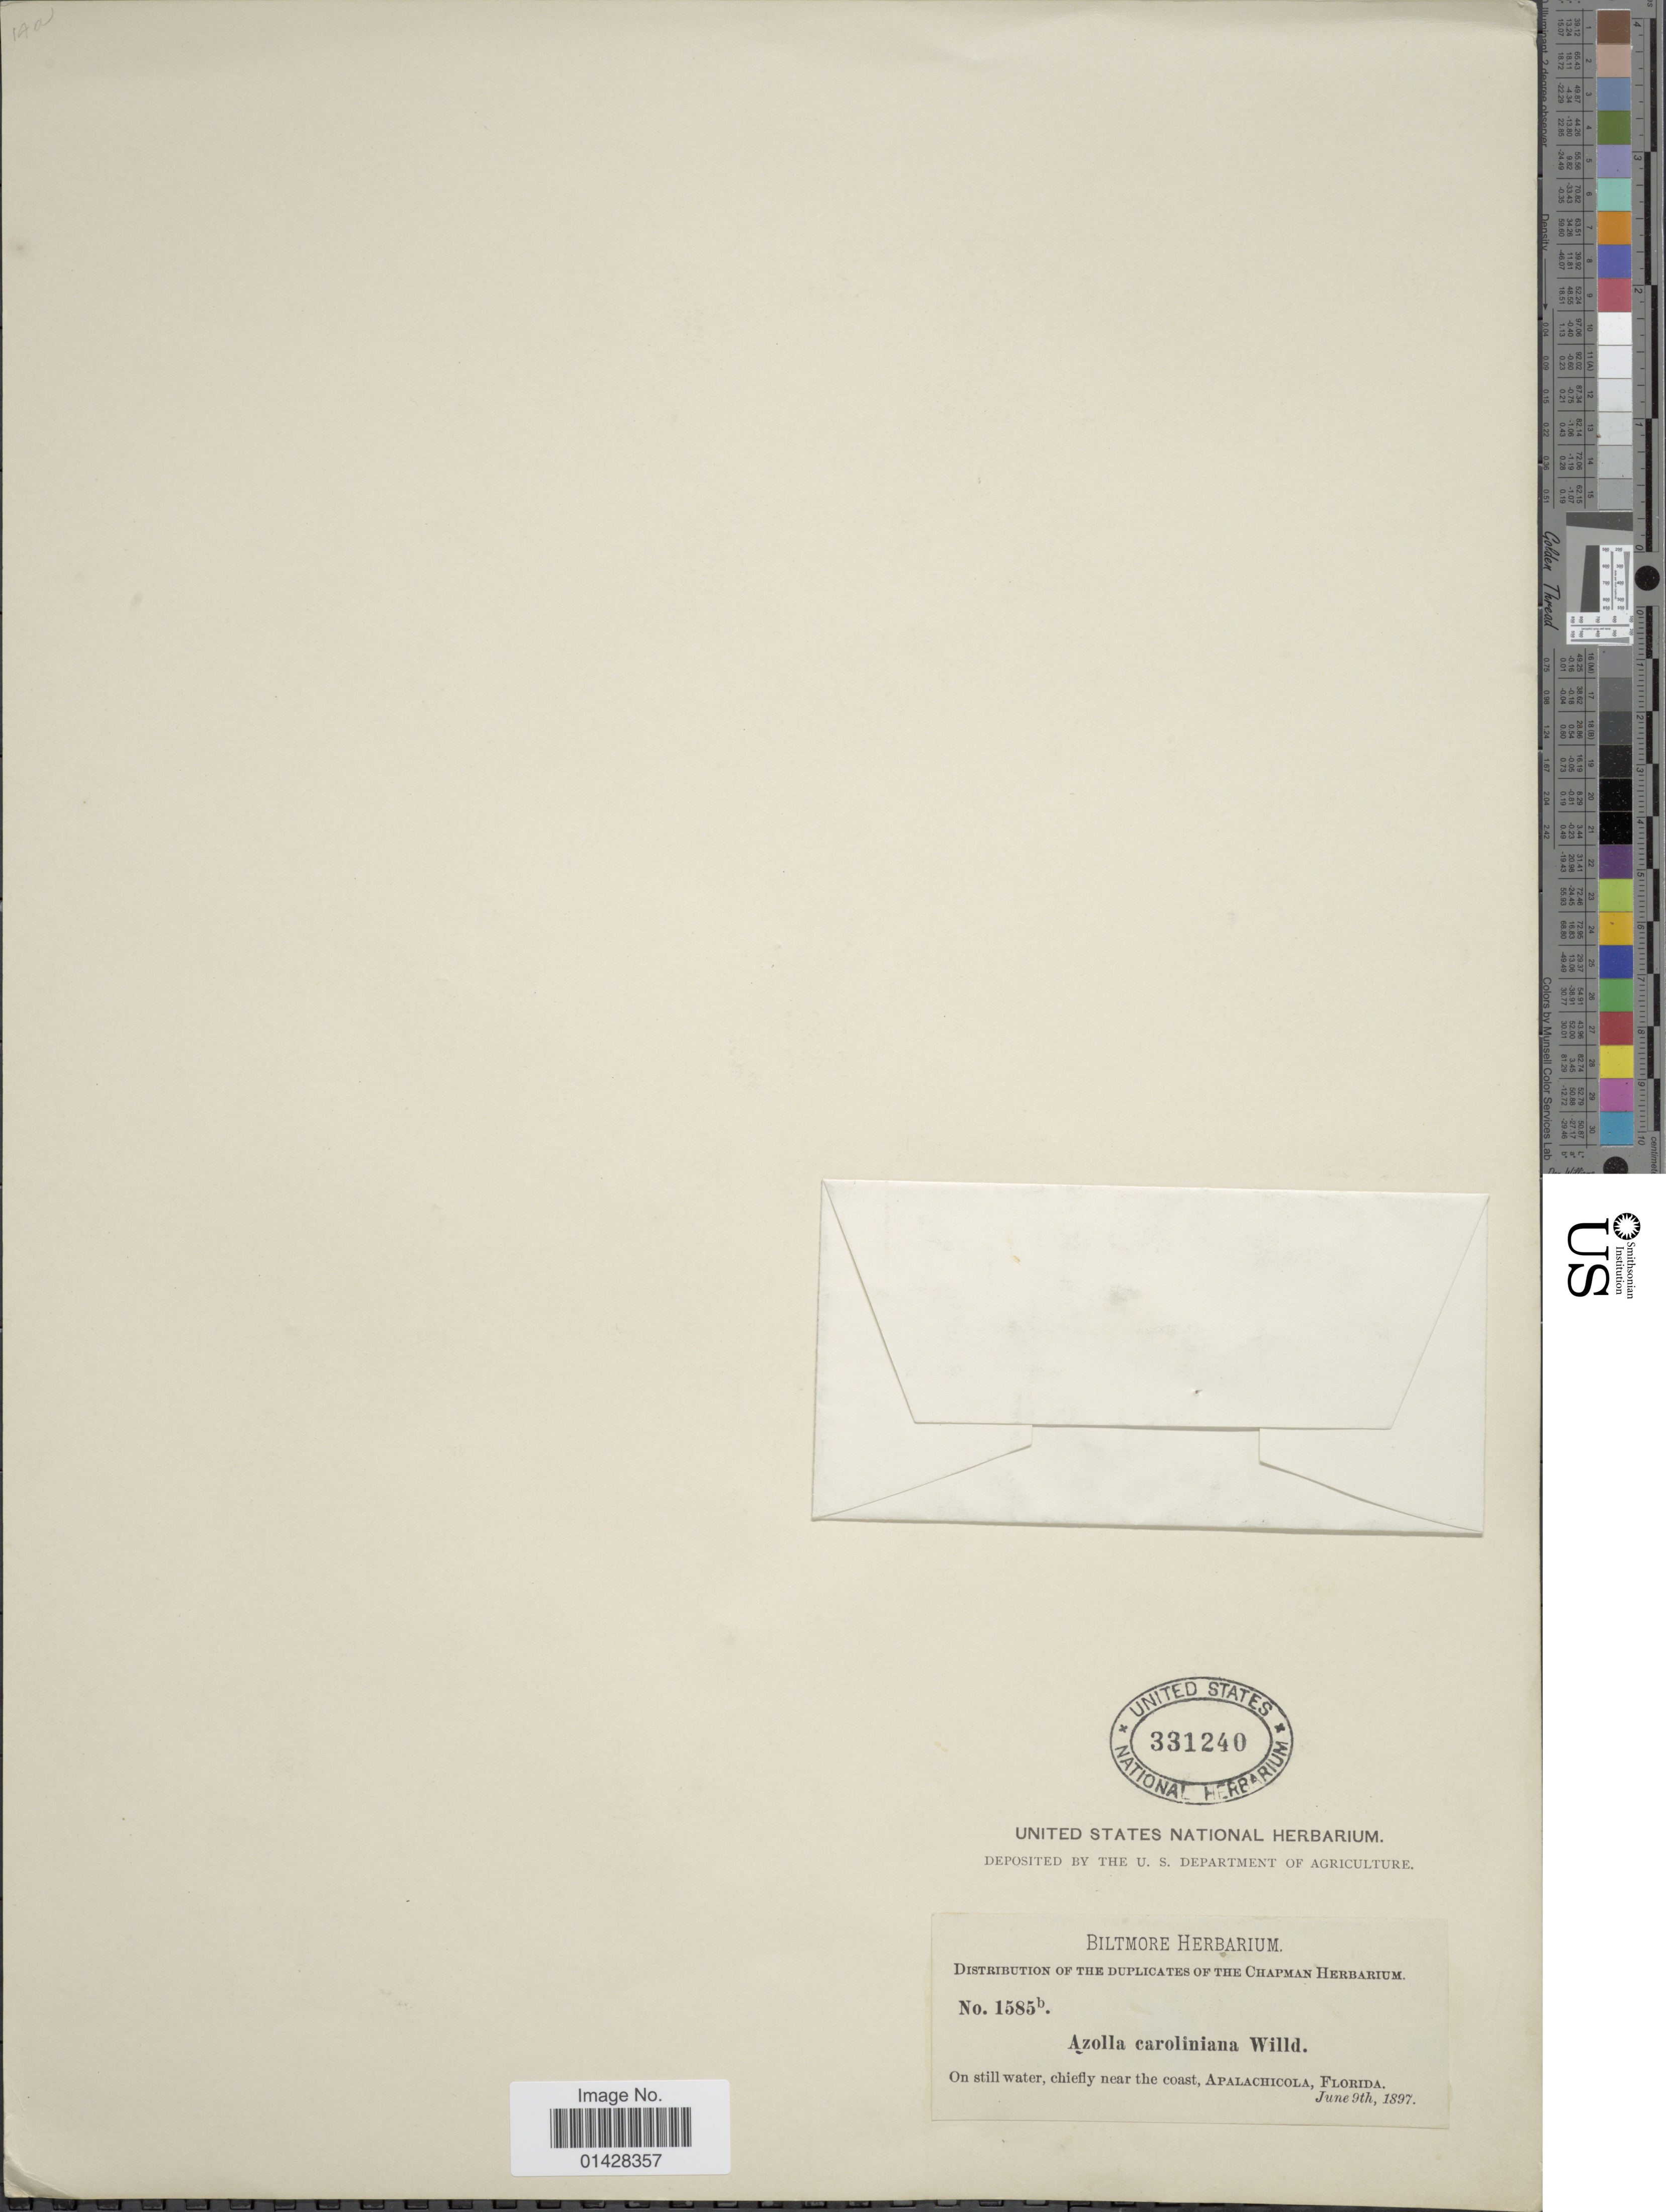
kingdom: Plantae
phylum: Tracheophyta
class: Polypodiopsida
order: Salviniales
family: Salviniaceae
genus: Azolla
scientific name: Azolla caroliniana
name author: Willd.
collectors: ex herb. Biltmore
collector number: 1585b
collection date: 1897-06-09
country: United States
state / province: Florida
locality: On still water, chiefly near the coast, Apalachicola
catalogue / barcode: US 331240